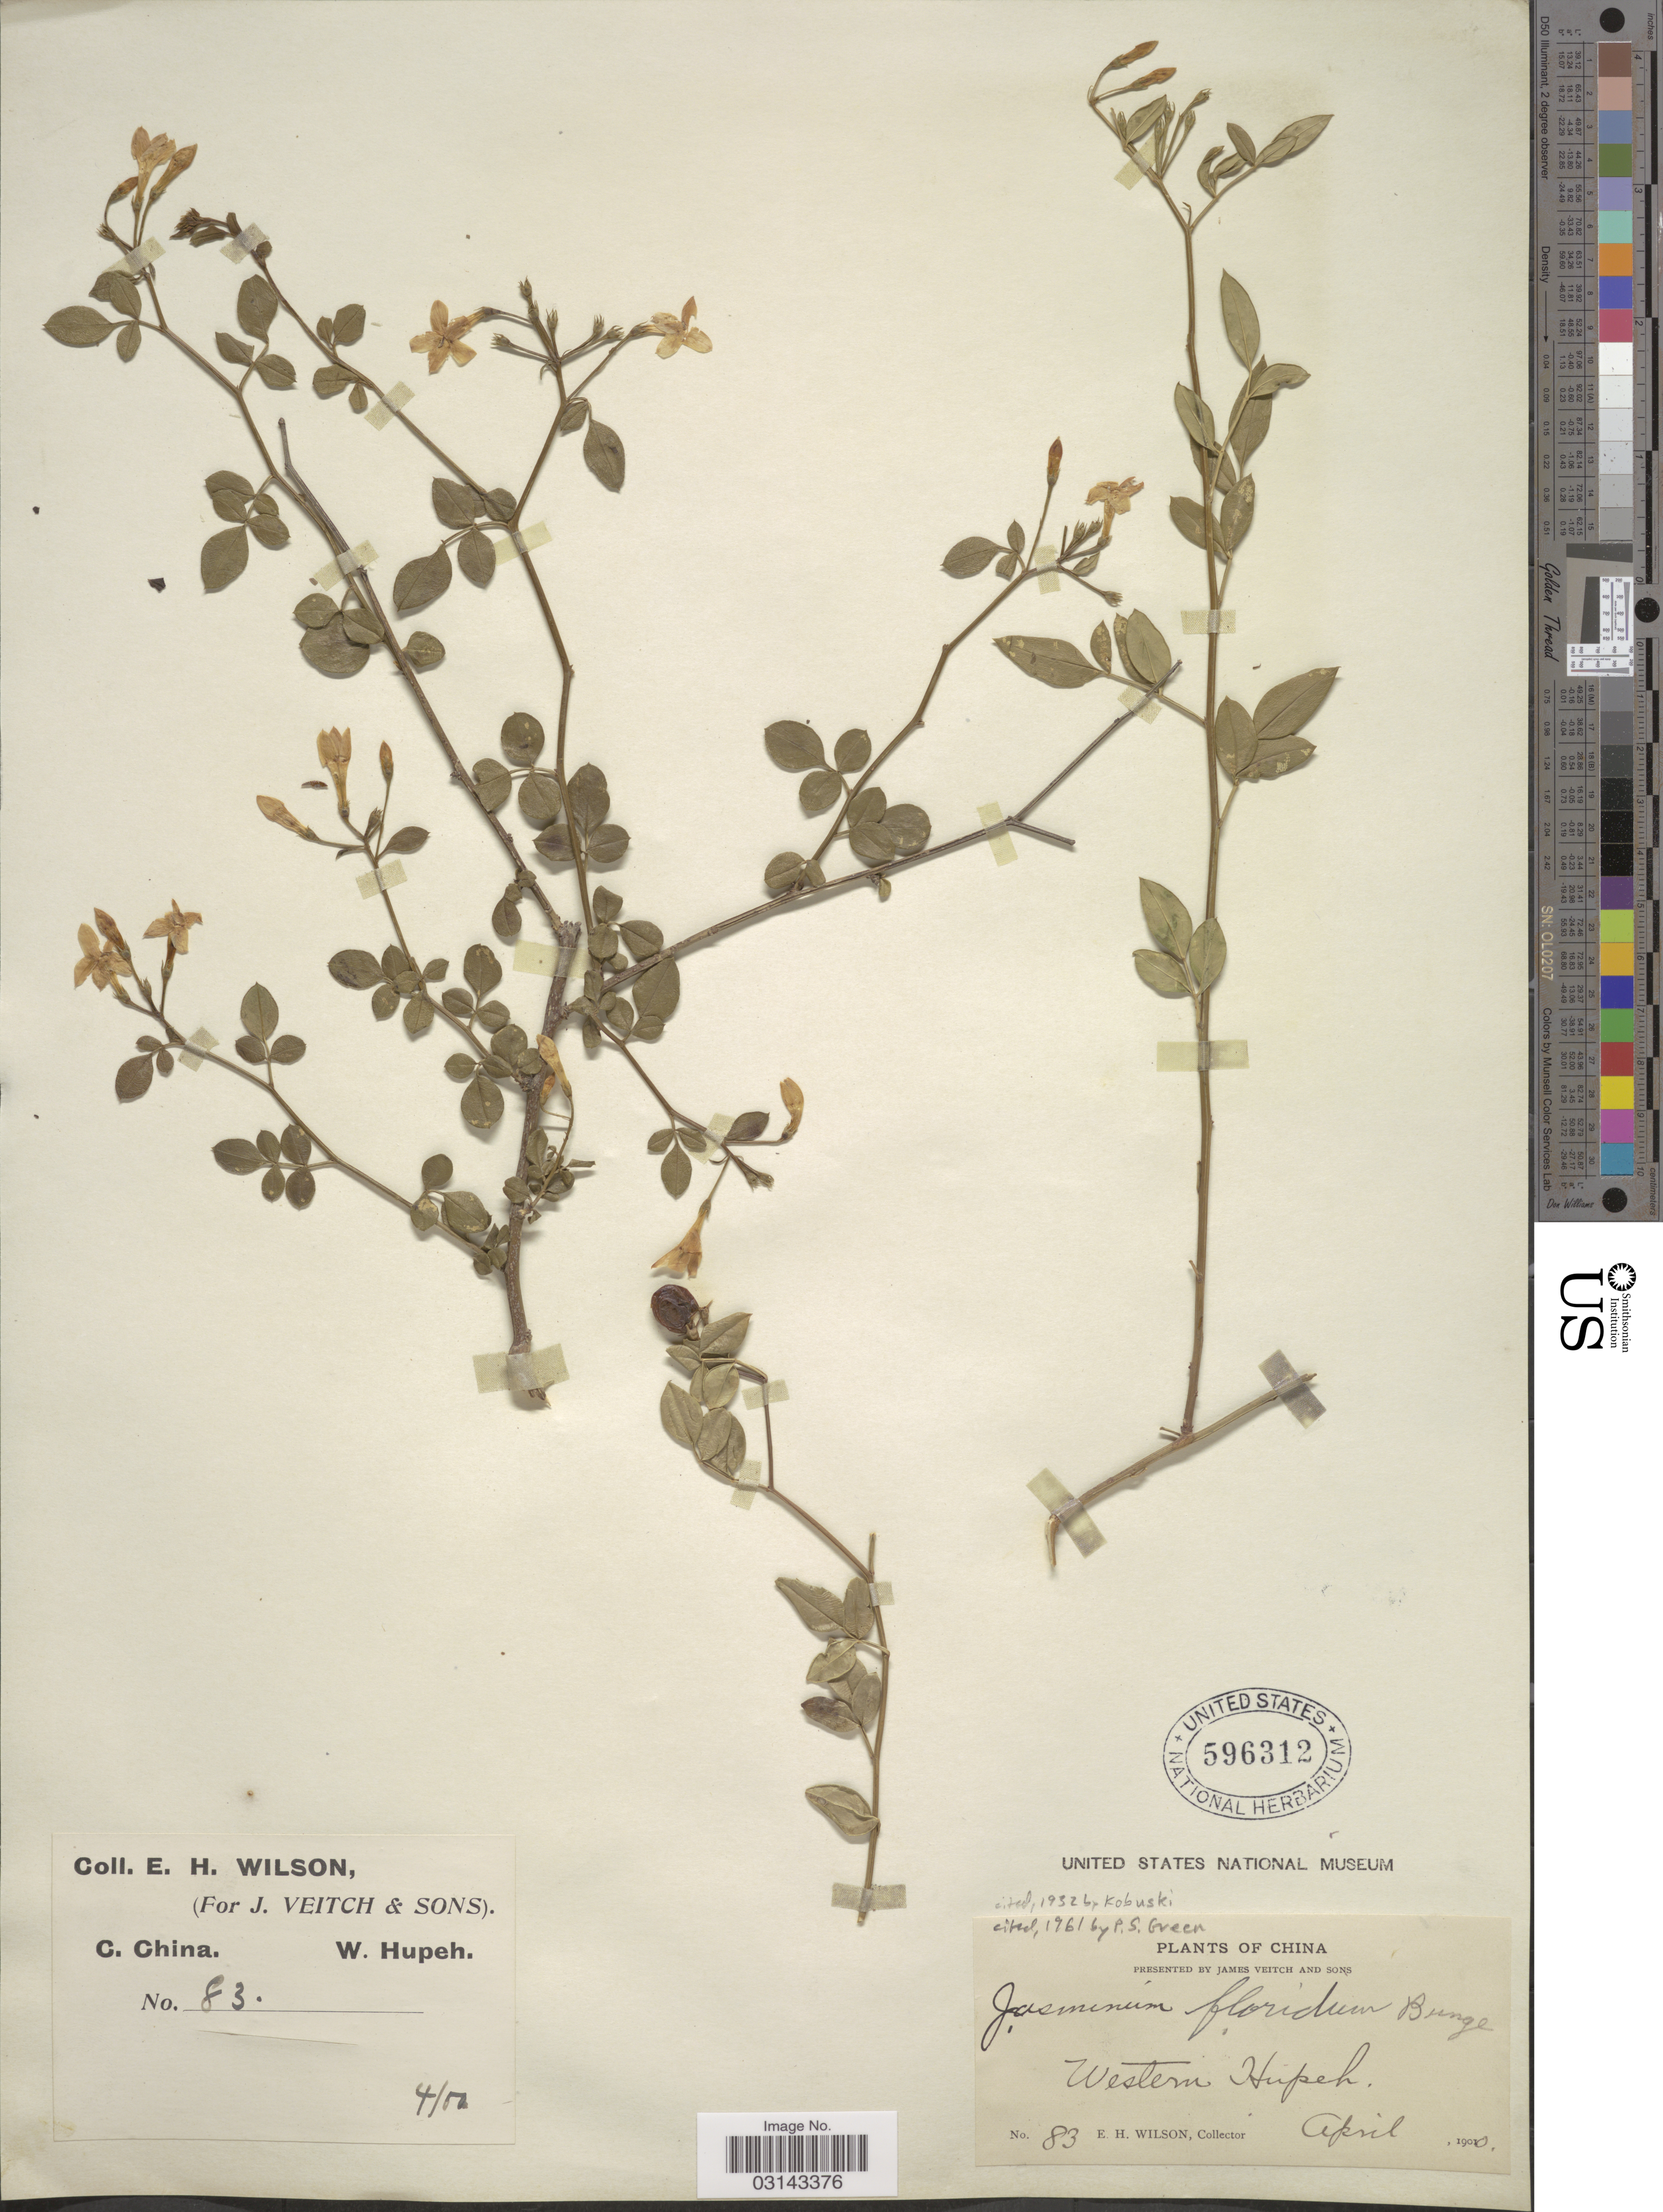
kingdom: Plantae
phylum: Tracheophyta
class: Magnoliopsida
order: Lamiales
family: Oleaceae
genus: Jasminum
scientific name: Jasminum floridum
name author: Bunge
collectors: E. Wilson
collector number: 83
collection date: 1900-04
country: China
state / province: Hubei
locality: Western Hupeh.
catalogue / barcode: US 596312